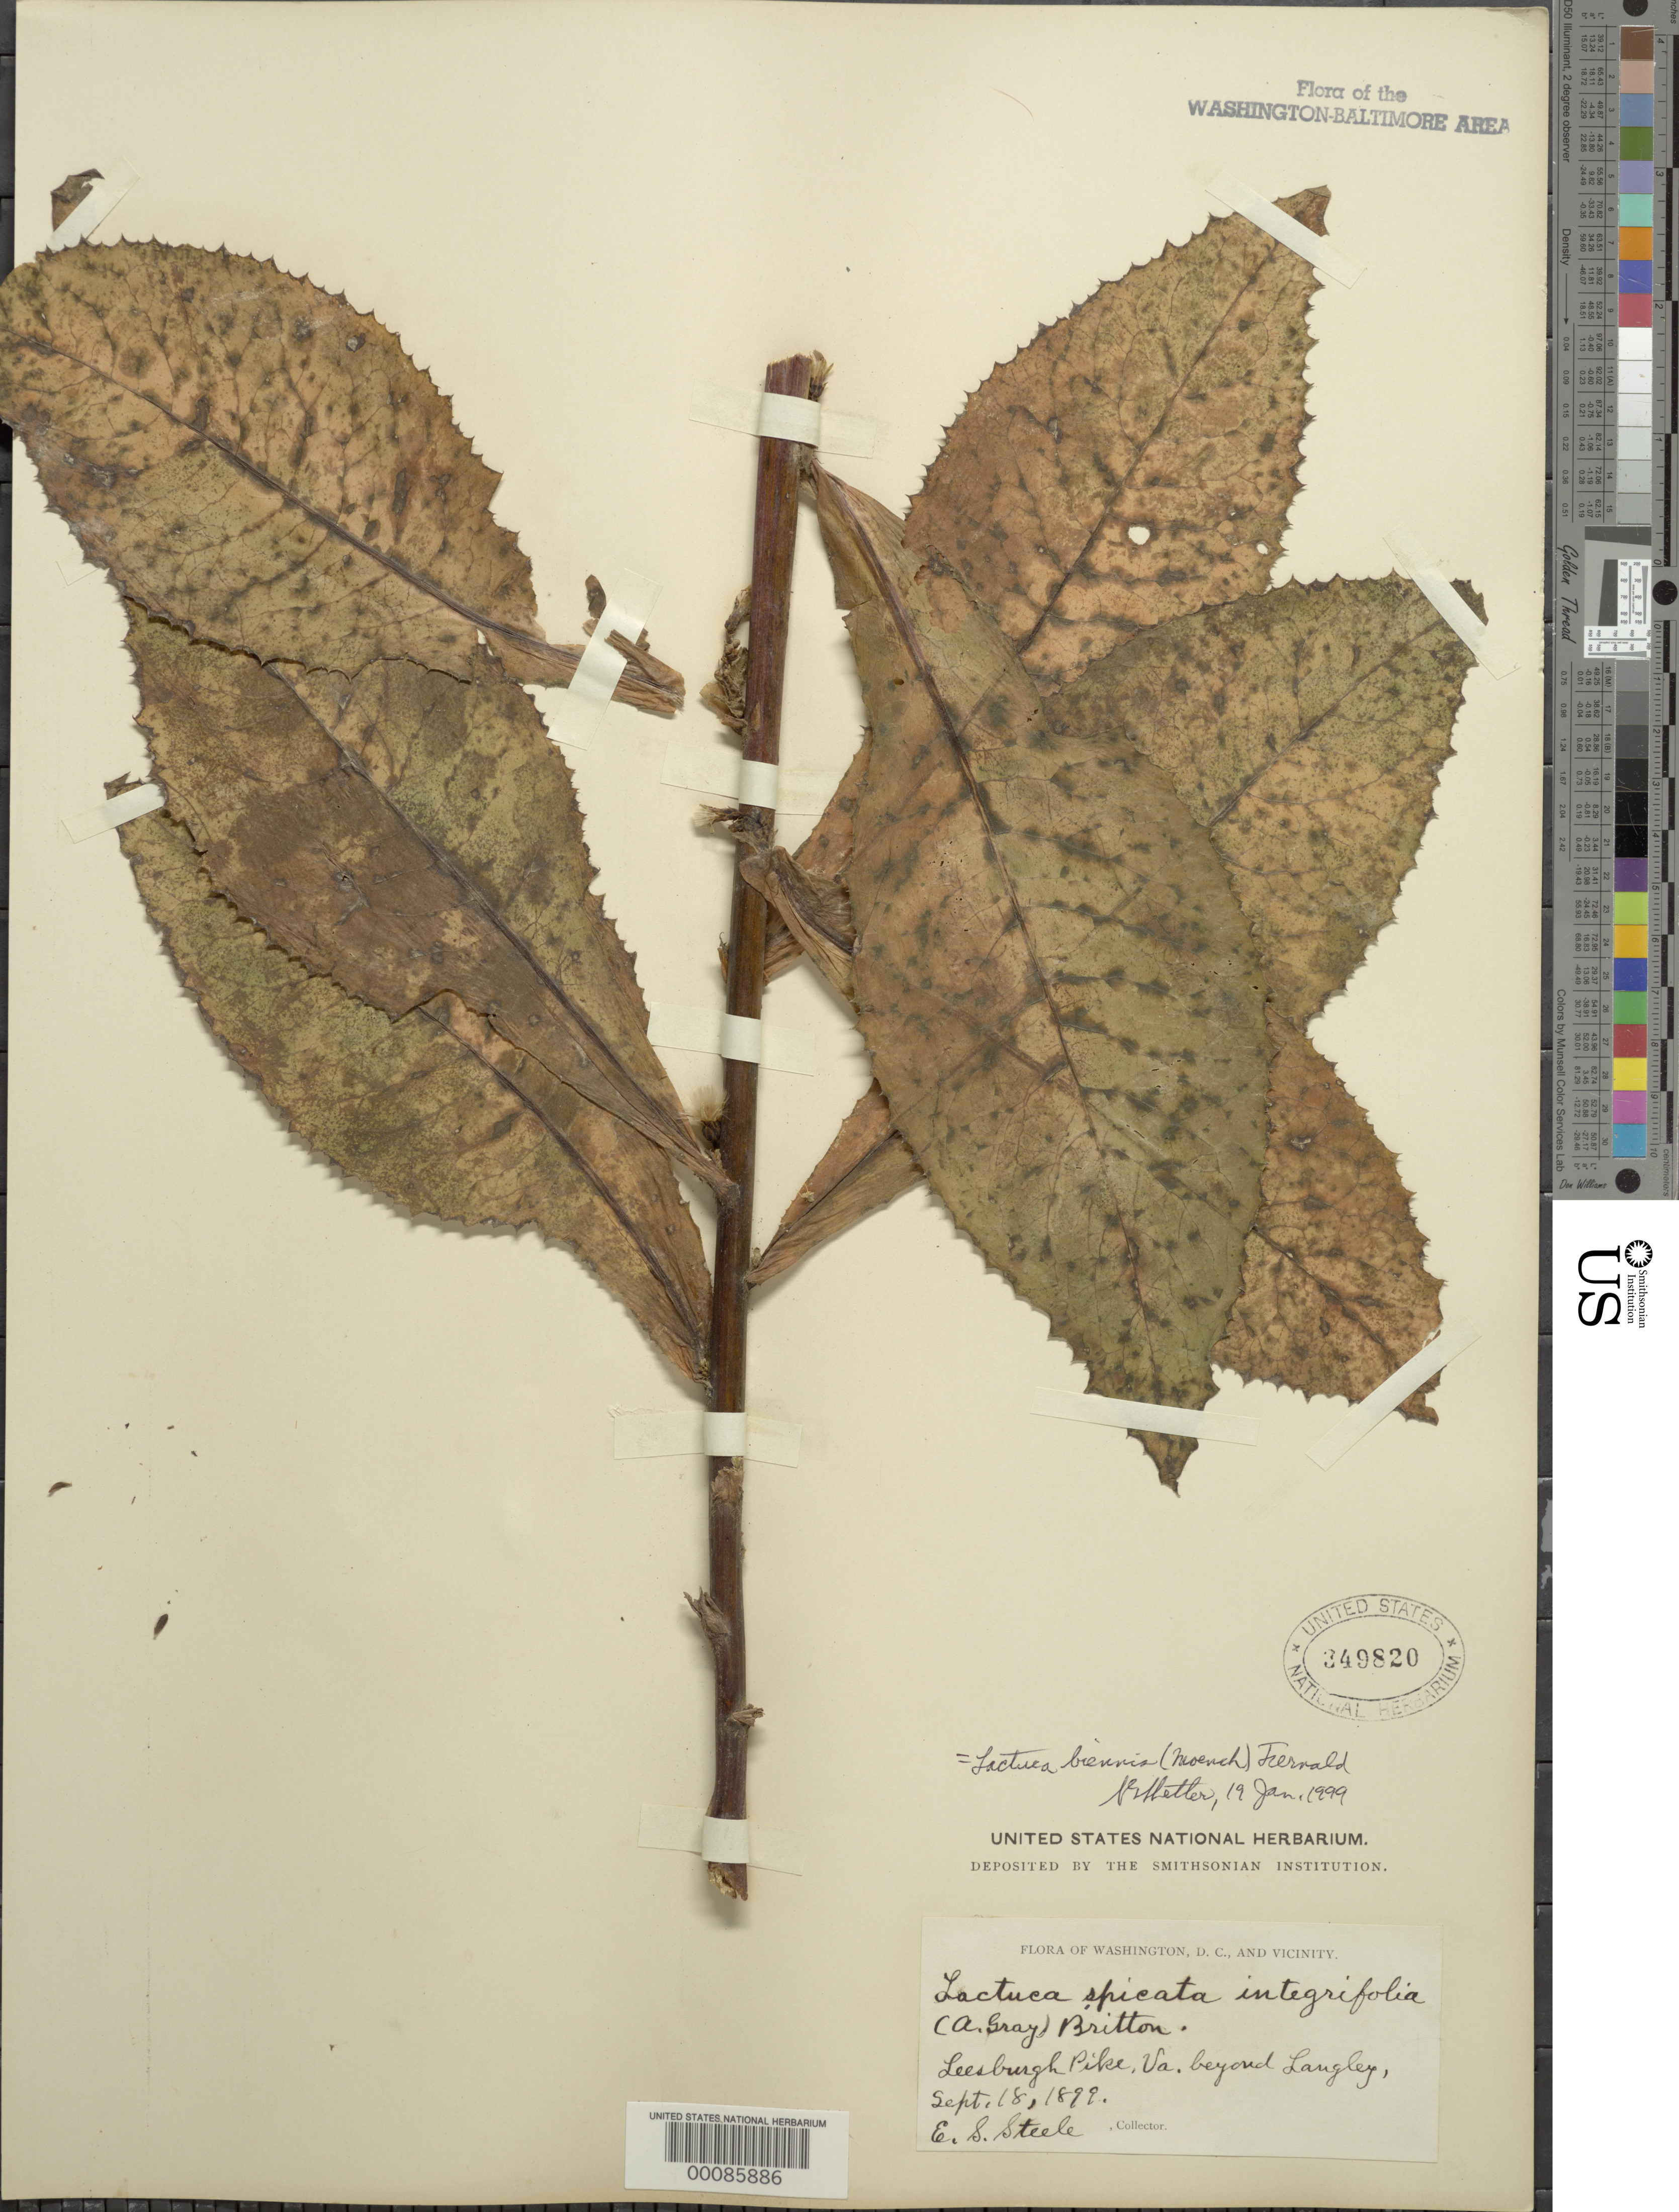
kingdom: Plantae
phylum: Tracheophyta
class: Magnoliopsida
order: Asterales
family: Asteraceae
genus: Lactuca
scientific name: Lactuca biennis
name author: (Moench) Fernald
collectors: E. Steele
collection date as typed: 18 Sep 1899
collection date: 1899-09-18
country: United States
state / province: Virginia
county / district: Fairfax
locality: Leesburg Pike beyond Langley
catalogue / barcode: US 349820